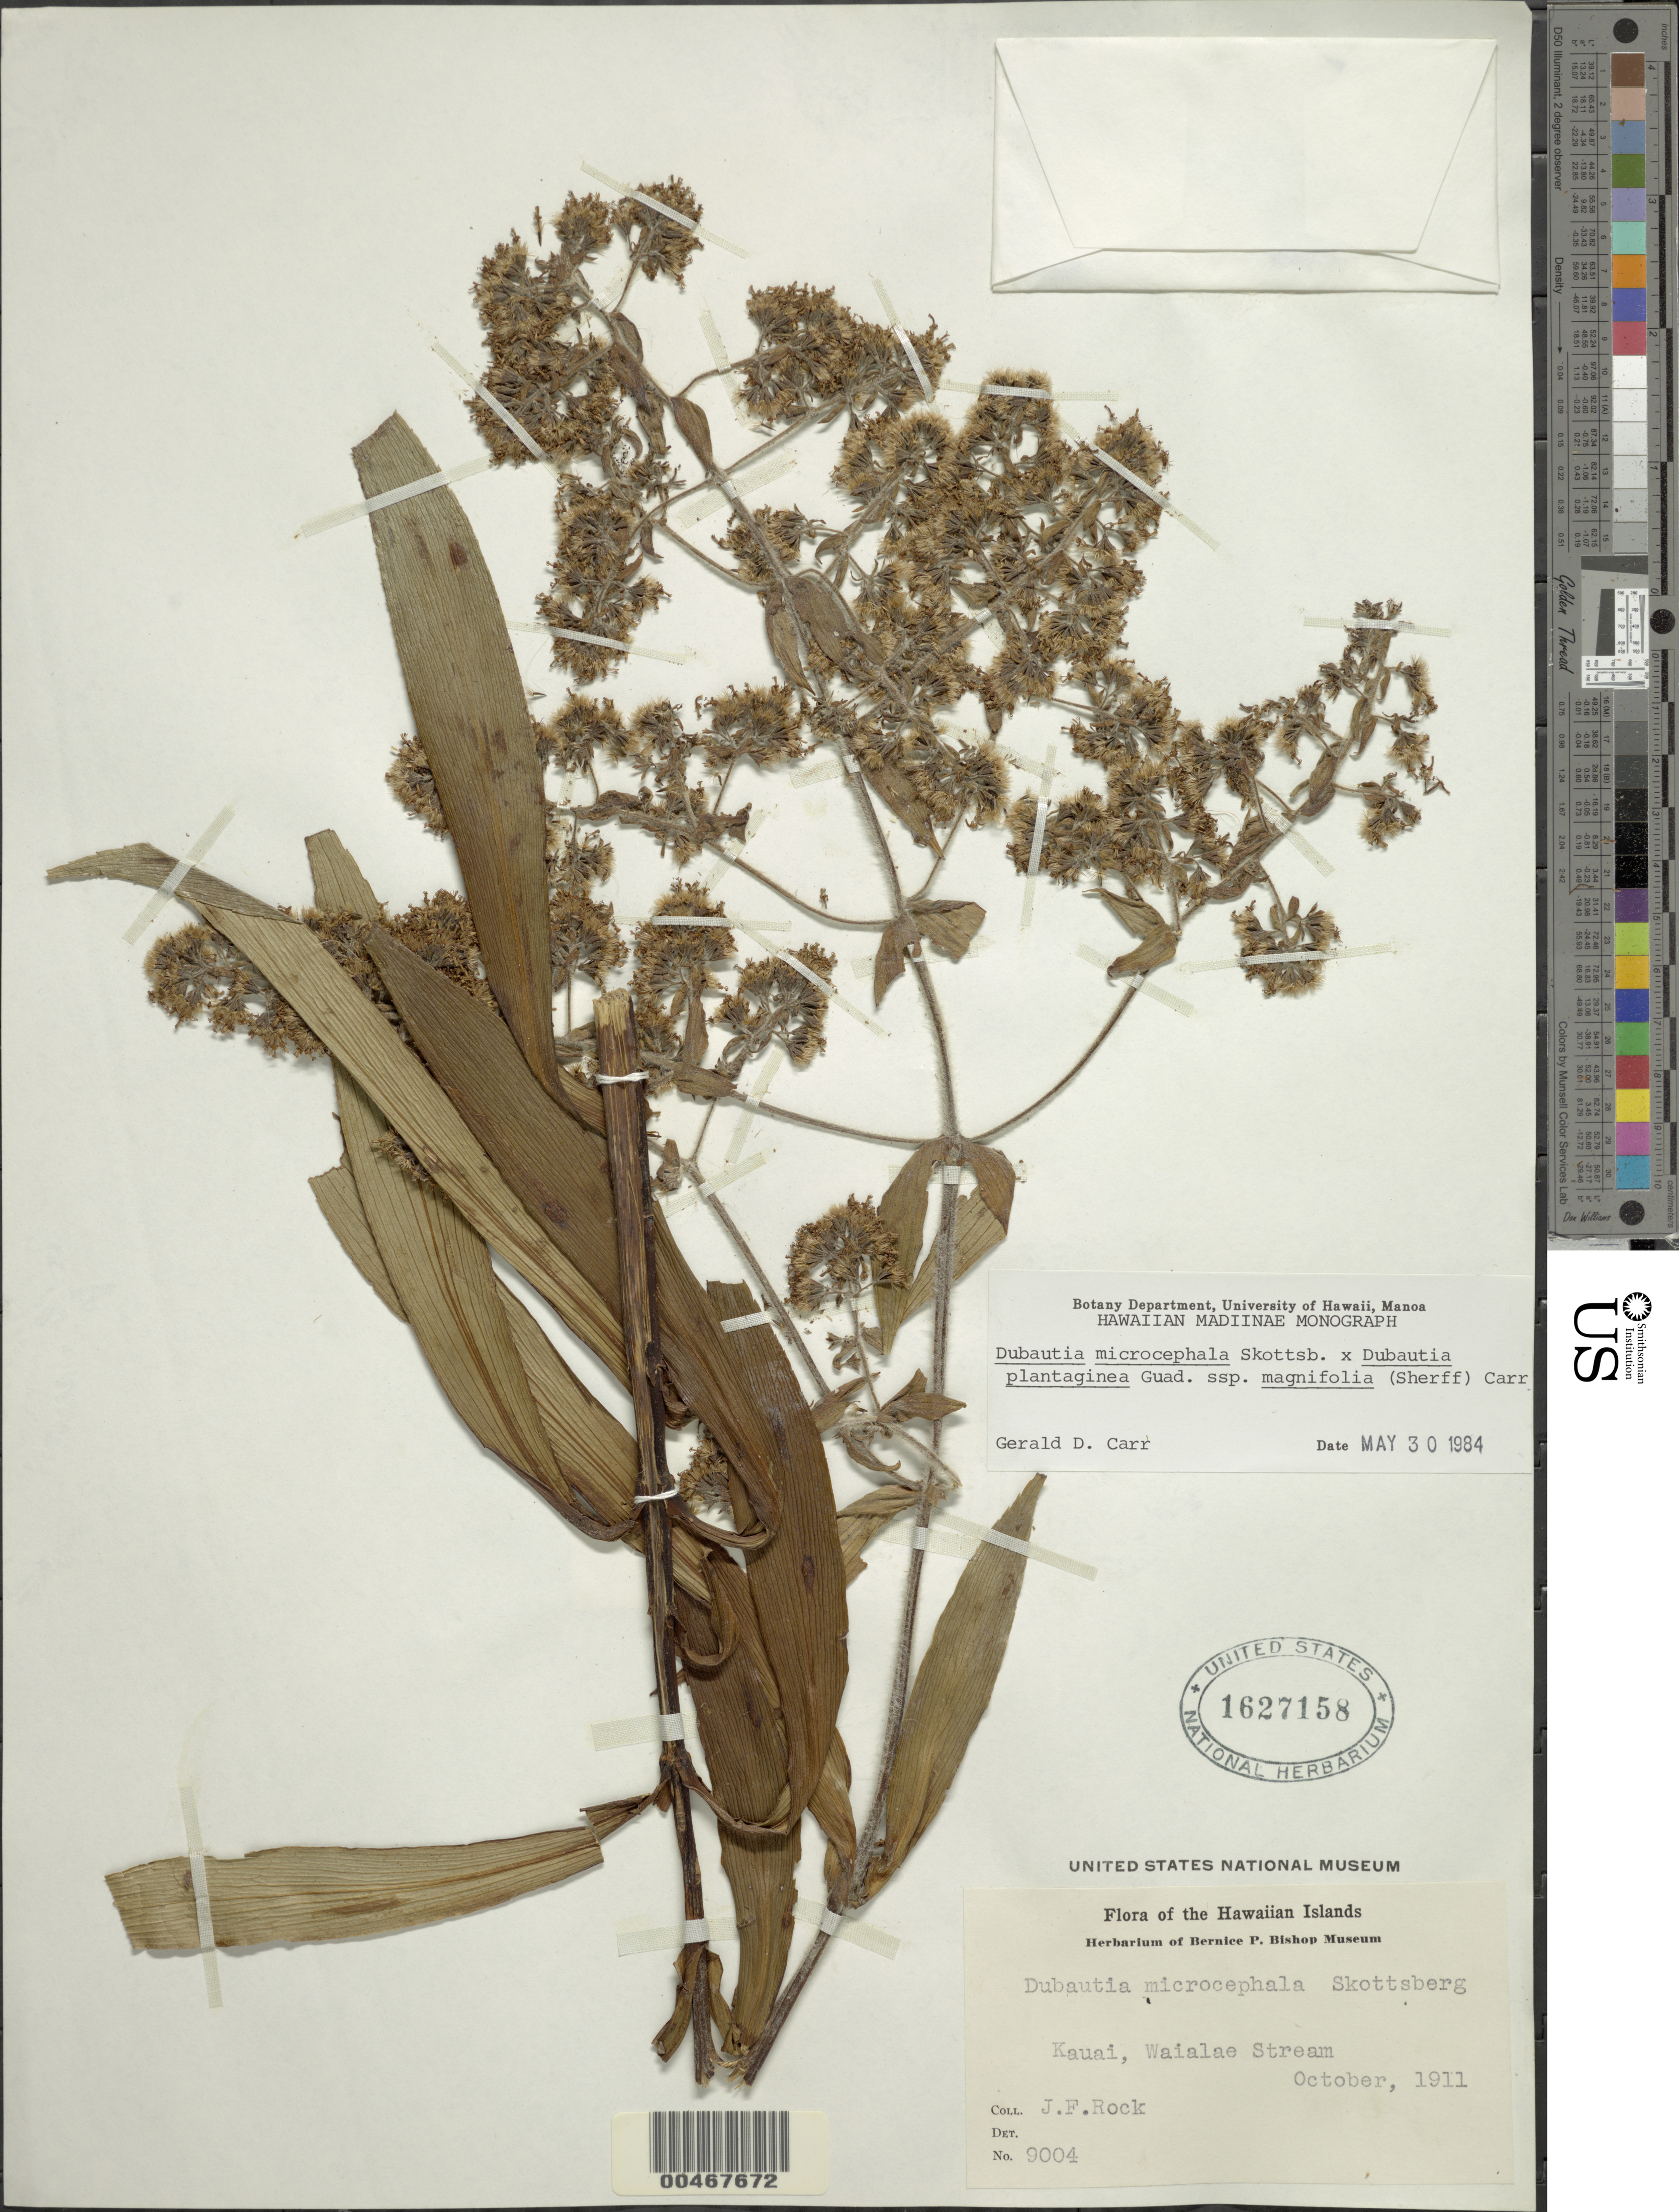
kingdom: Plantae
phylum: Tracheophyta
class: Magnoliopsida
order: Asterales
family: Asteraceae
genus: Dubautia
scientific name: Dubautia microcephala x D. plantaginea subsp. magnifolia (Sherff) G.D. Carr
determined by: Carr, G. D.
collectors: J. F. Rock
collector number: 9004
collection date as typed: Oct 1911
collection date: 1911-10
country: United States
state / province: Hawaii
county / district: Kauai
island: Kaua'i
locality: Waialae Stream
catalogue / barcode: US 1627158